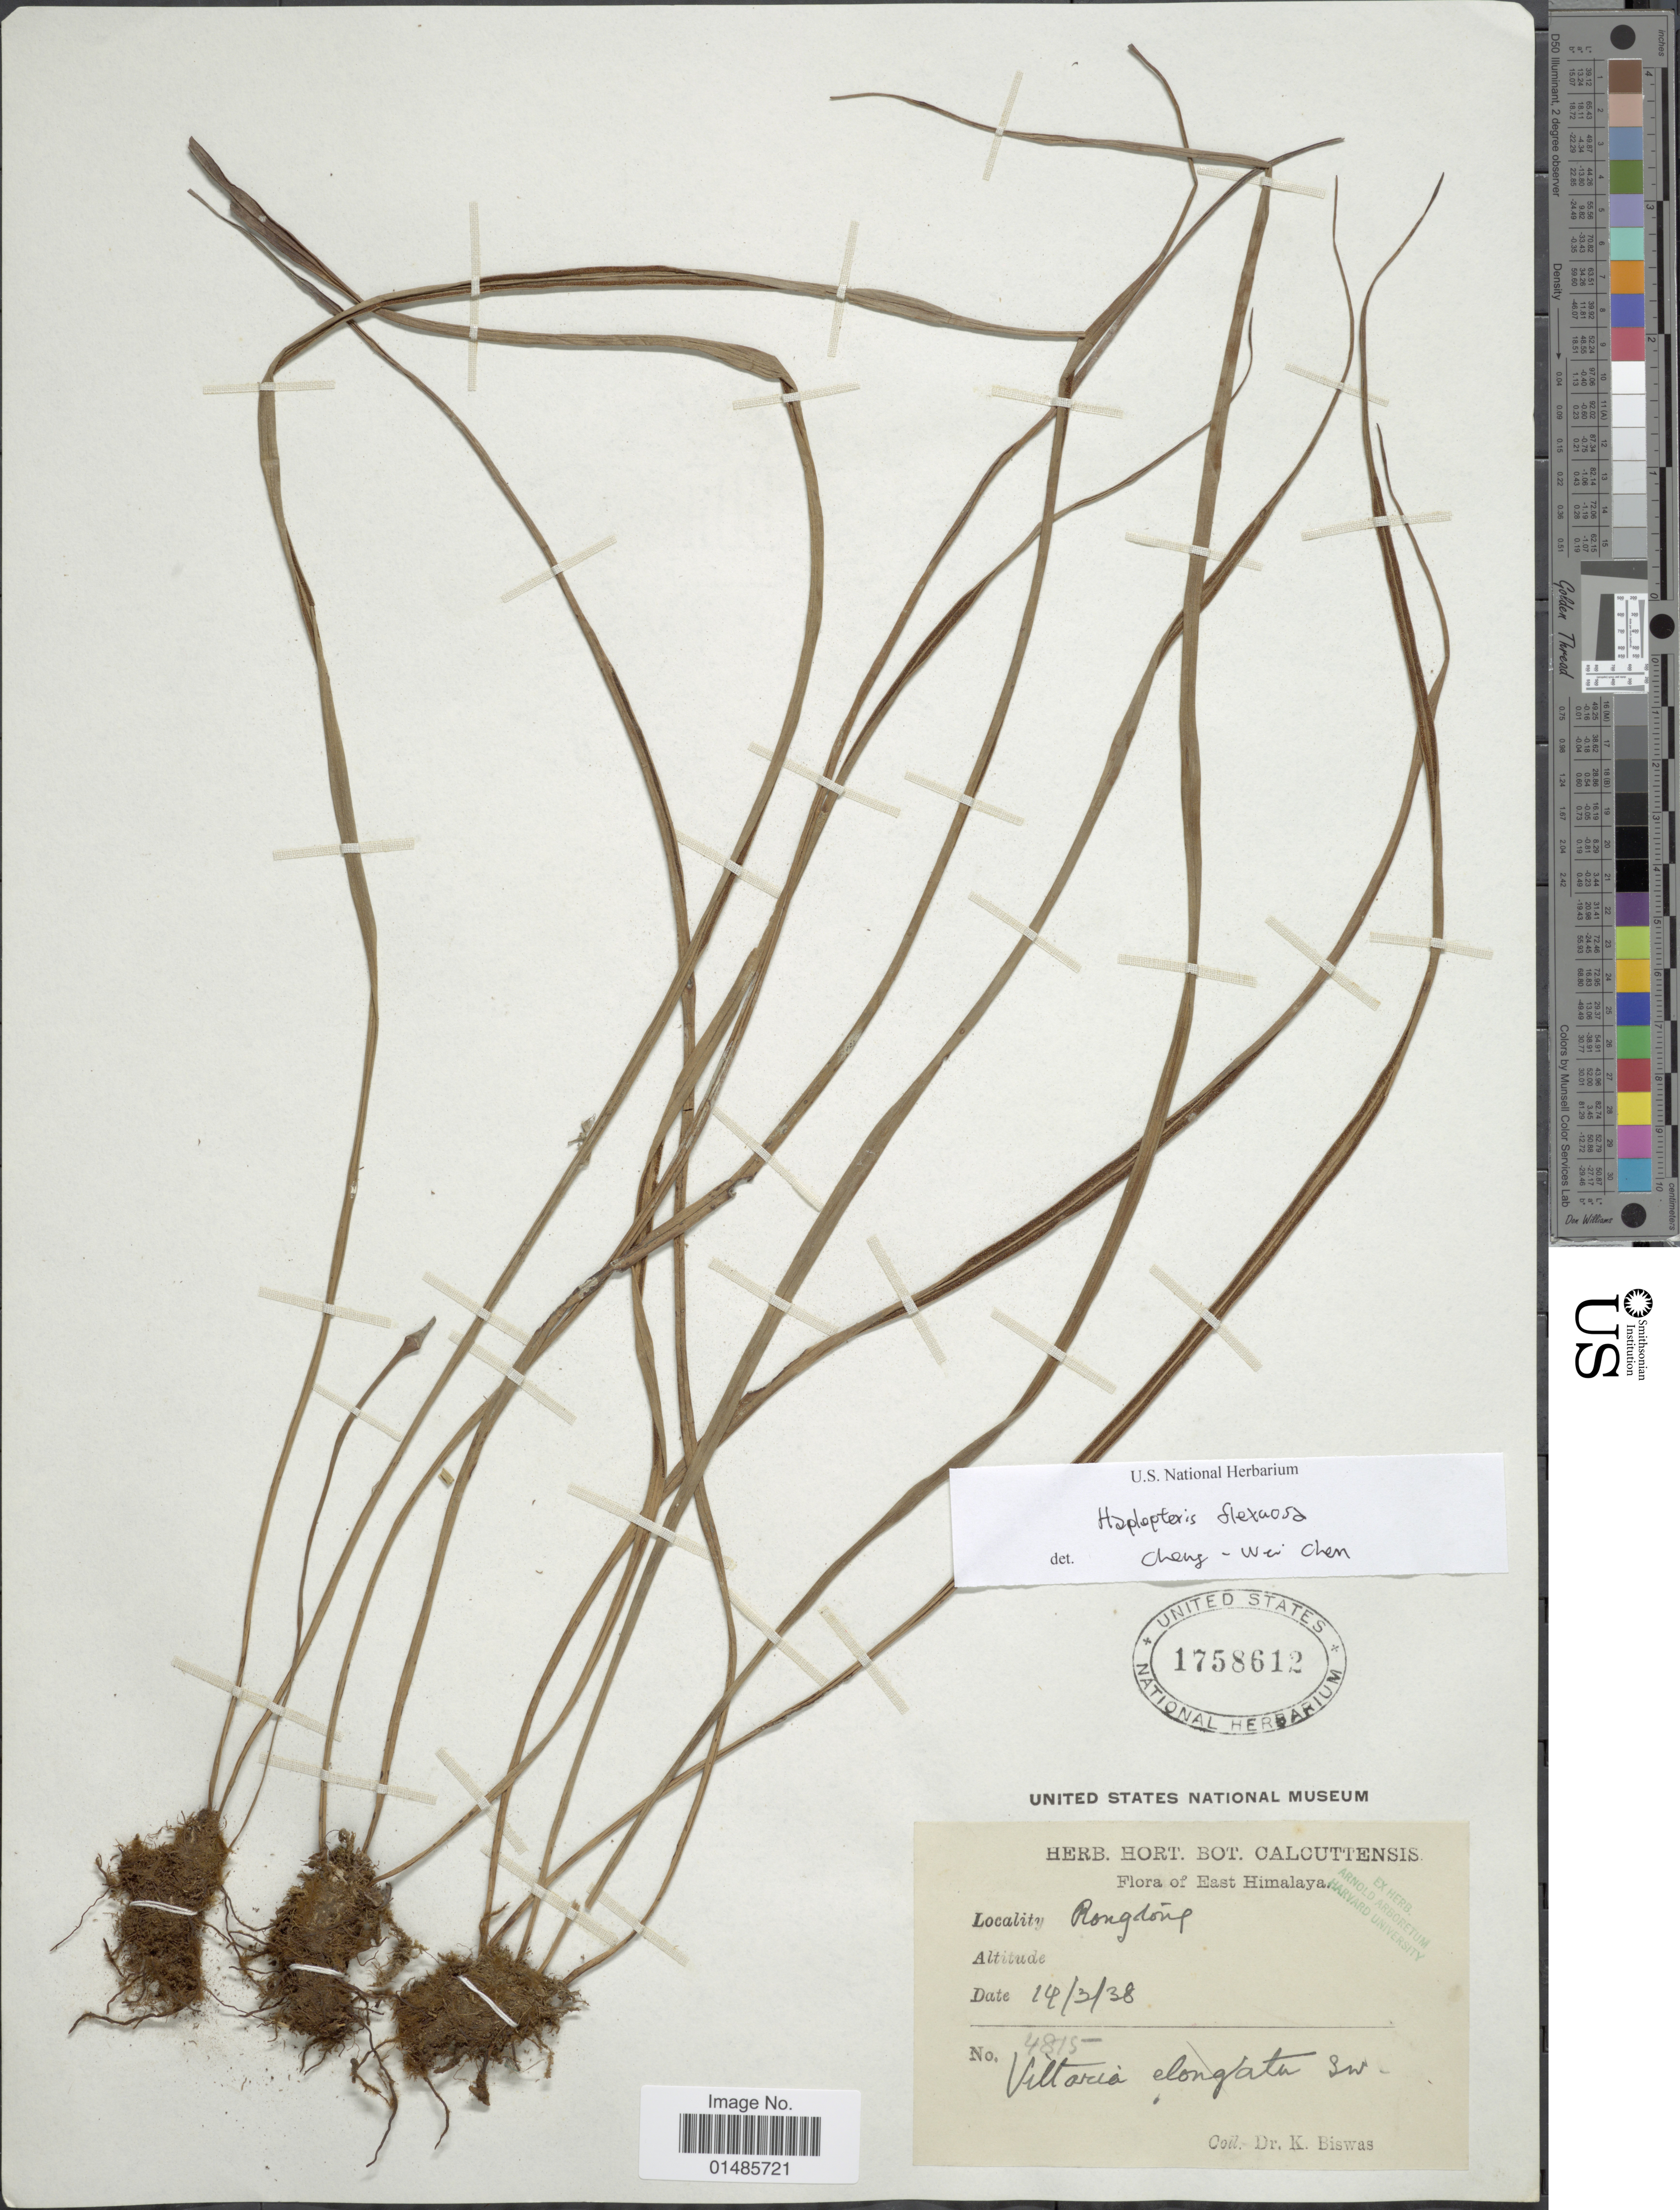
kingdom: Plantae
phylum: Tracheophyta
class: Polypodiopsida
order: Polypodiales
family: Pteridaceae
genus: Haplopteris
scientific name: Haplopteris flexuosa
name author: (Fée) E.H. Crane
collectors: K. Biswas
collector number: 4815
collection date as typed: Transcribed d/m/y: 19/3/38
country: India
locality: East Himalaya. Rongdong.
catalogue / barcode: US 1758612